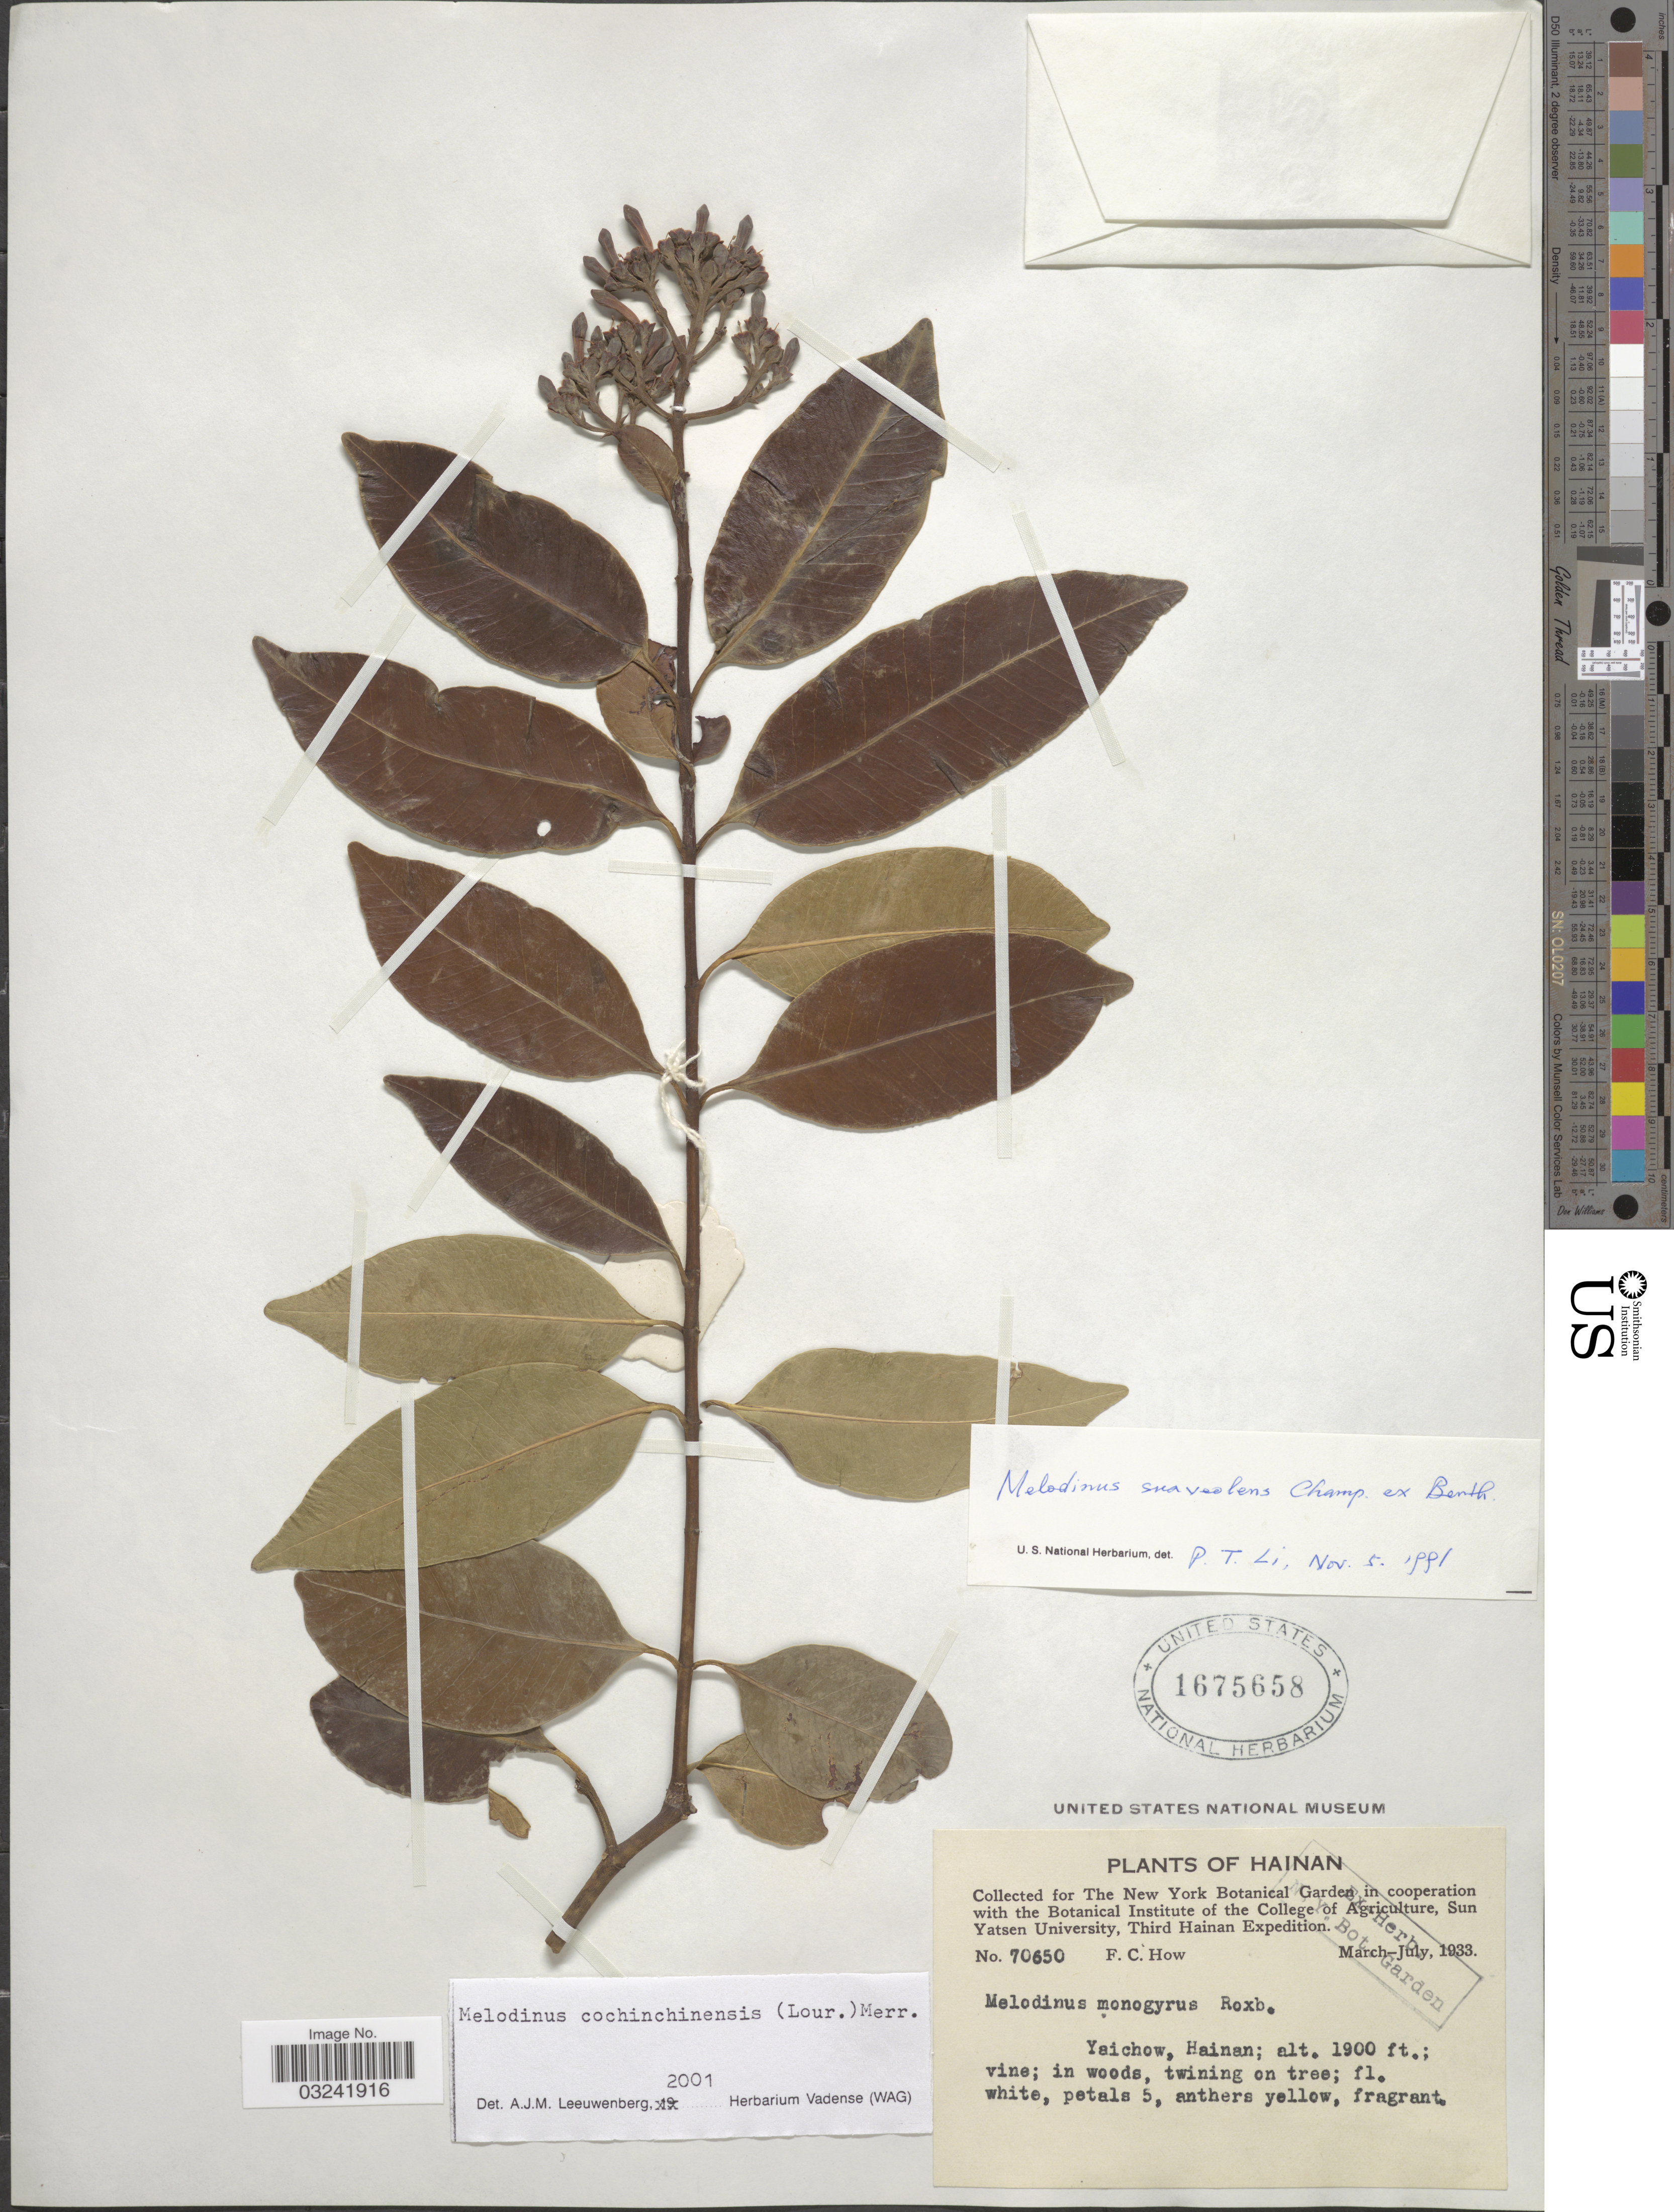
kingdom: Plantae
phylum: Tracheophyta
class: Magnoliopsida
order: Gentianales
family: Apocynaceae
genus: Melodinus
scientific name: Melodinus cochinchinensis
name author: (Lour.) Merr.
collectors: F. C. How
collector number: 70650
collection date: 1933-03/1933-07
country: China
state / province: Hainan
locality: Yaichow, Hainan.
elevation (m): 579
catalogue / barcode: US 1675658